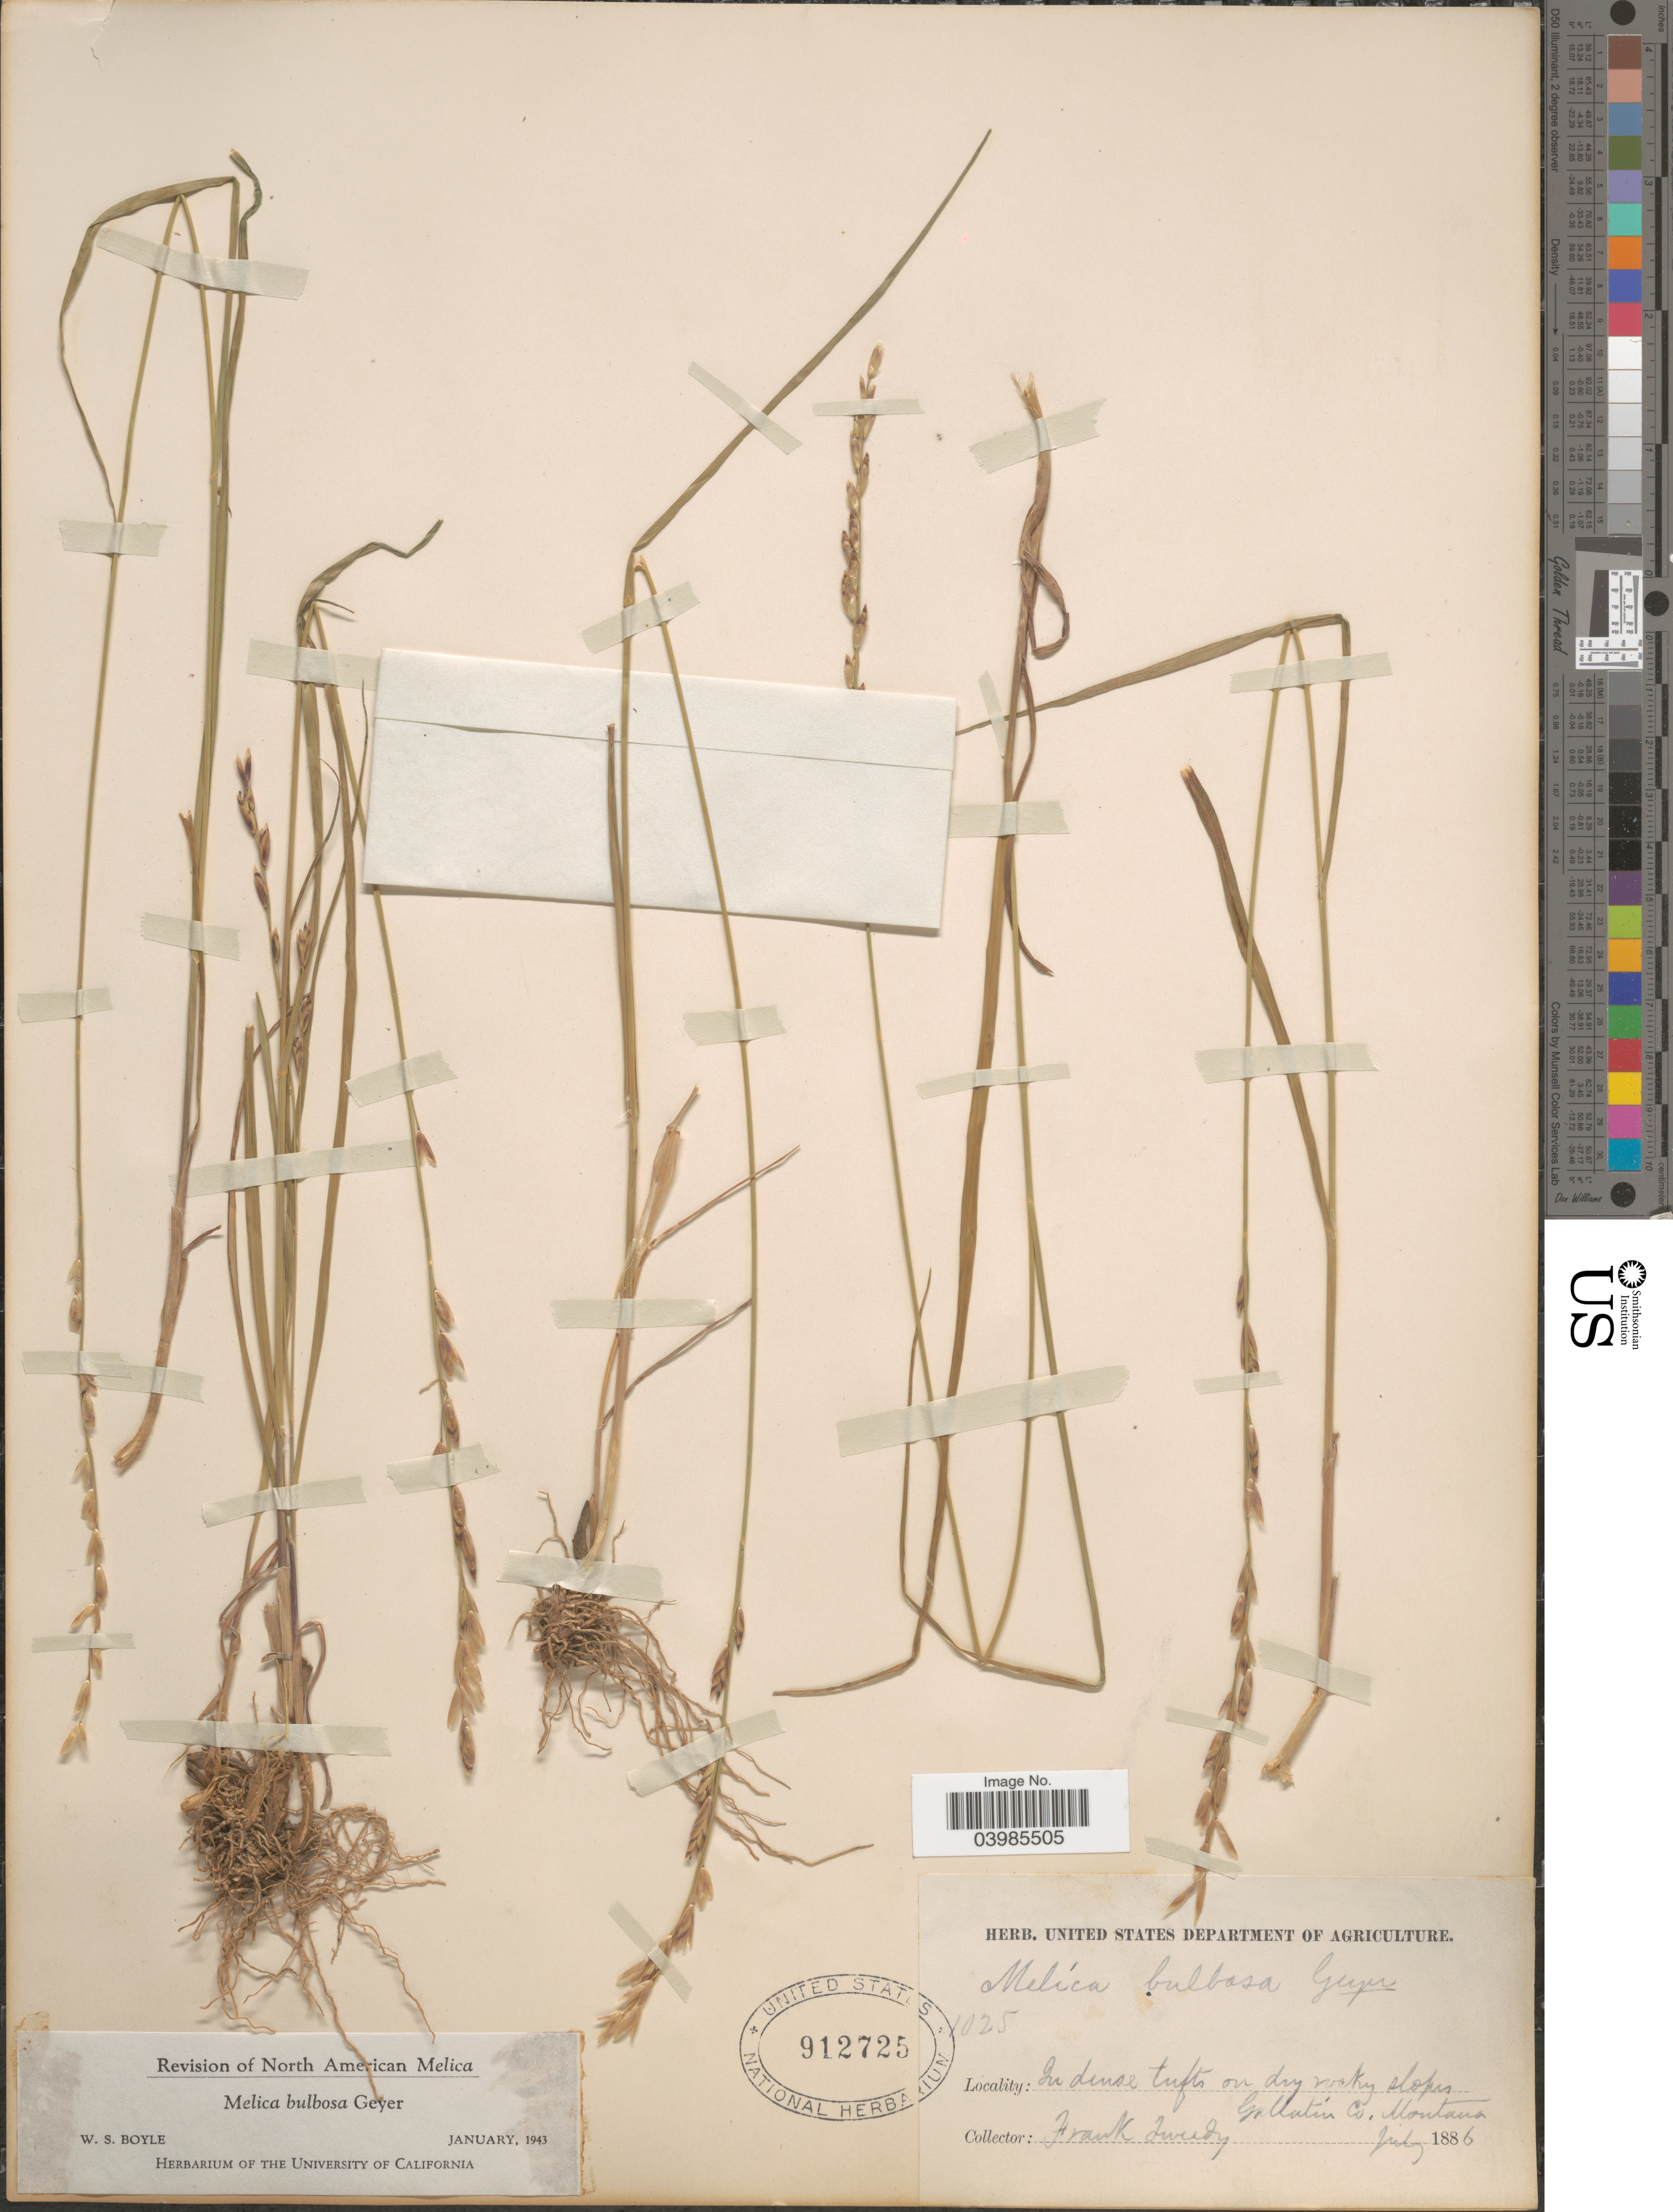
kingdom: Plantae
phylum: Tracheophyta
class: Liliopsida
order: Poales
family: Poaceae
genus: Melica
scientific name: Melica bulbosa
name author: Geyer ex Porter & J.M. Coult.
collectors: F. Tweedy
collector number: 1025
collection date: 1886-07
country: United States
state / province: Montana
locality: Slopes Gallatín Co.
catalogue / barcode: US 912725